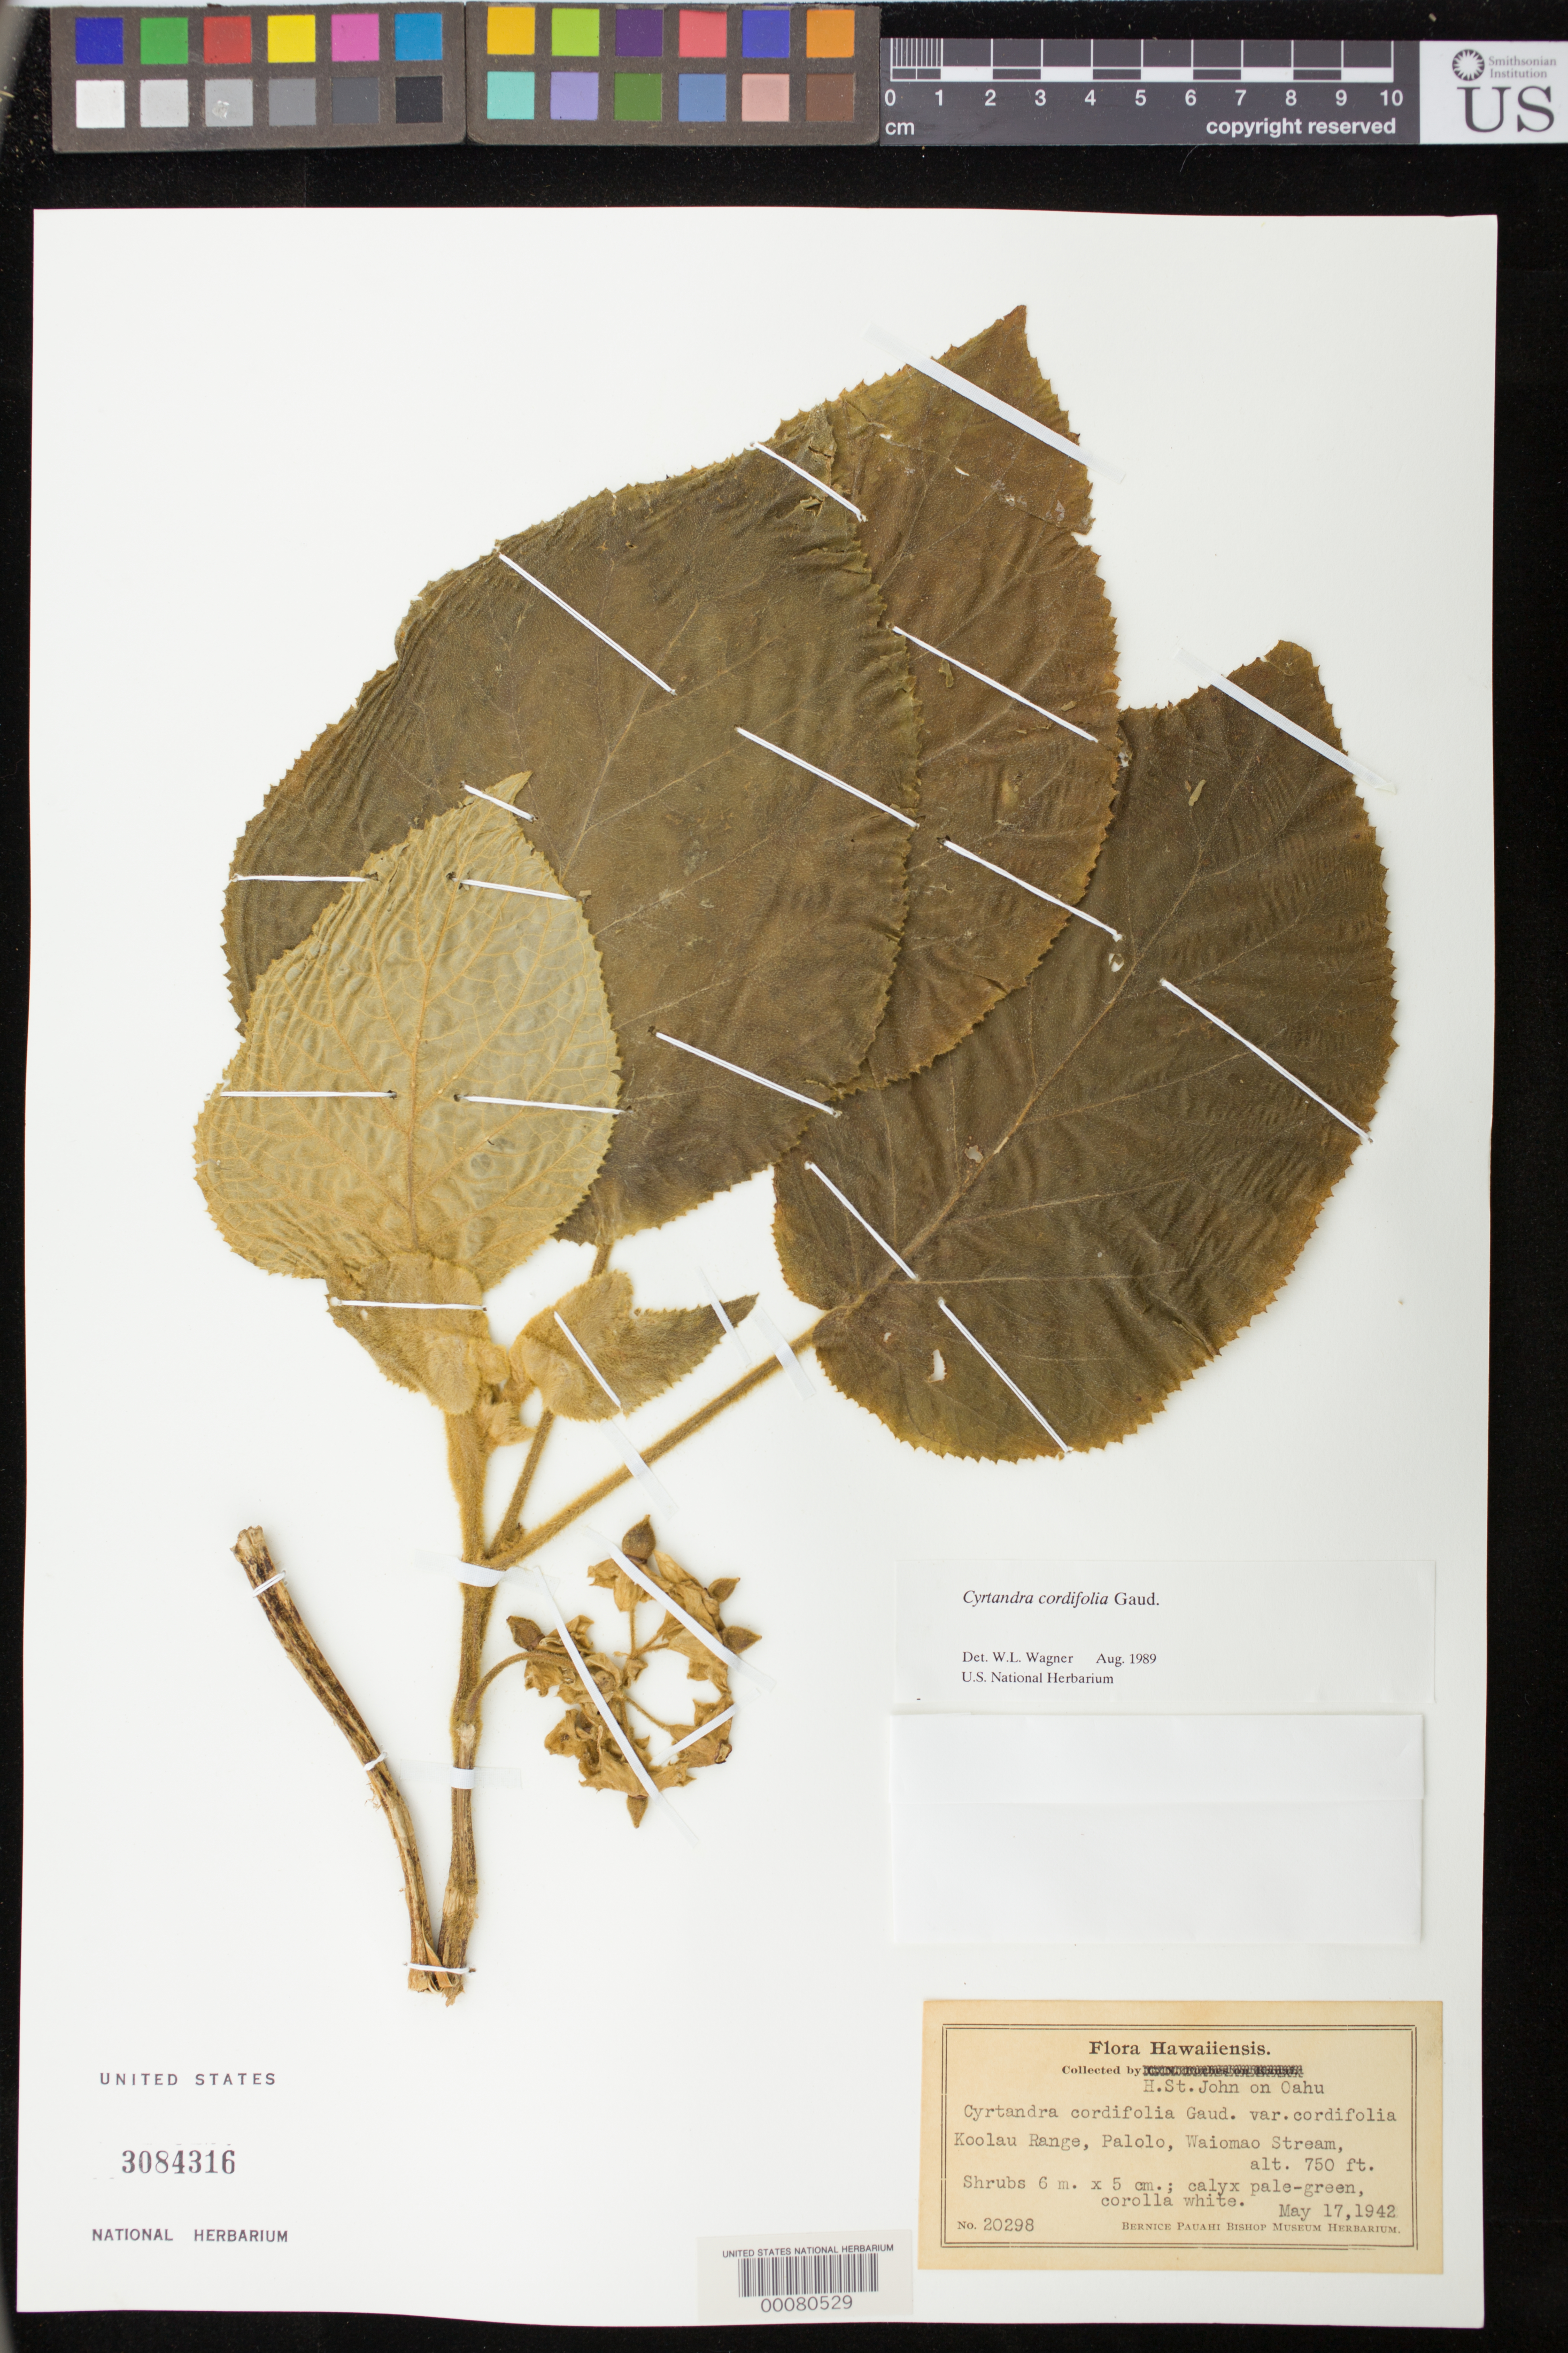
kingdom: Plantae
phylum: Tracheophyta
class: Magnoliopsida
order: Lamiales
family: Gesneriaceae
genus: Cyrtandra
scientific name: Cyrtandra cordifolia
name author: Gaudich.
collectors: H. St. John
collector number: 20298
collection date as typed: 17 May 1942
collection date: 1942-05-17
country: United States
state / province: Hawaii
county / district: Honolulu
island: Oahu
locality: Koolau range, Palolo, Waiomao stream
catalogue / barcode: US 3084316